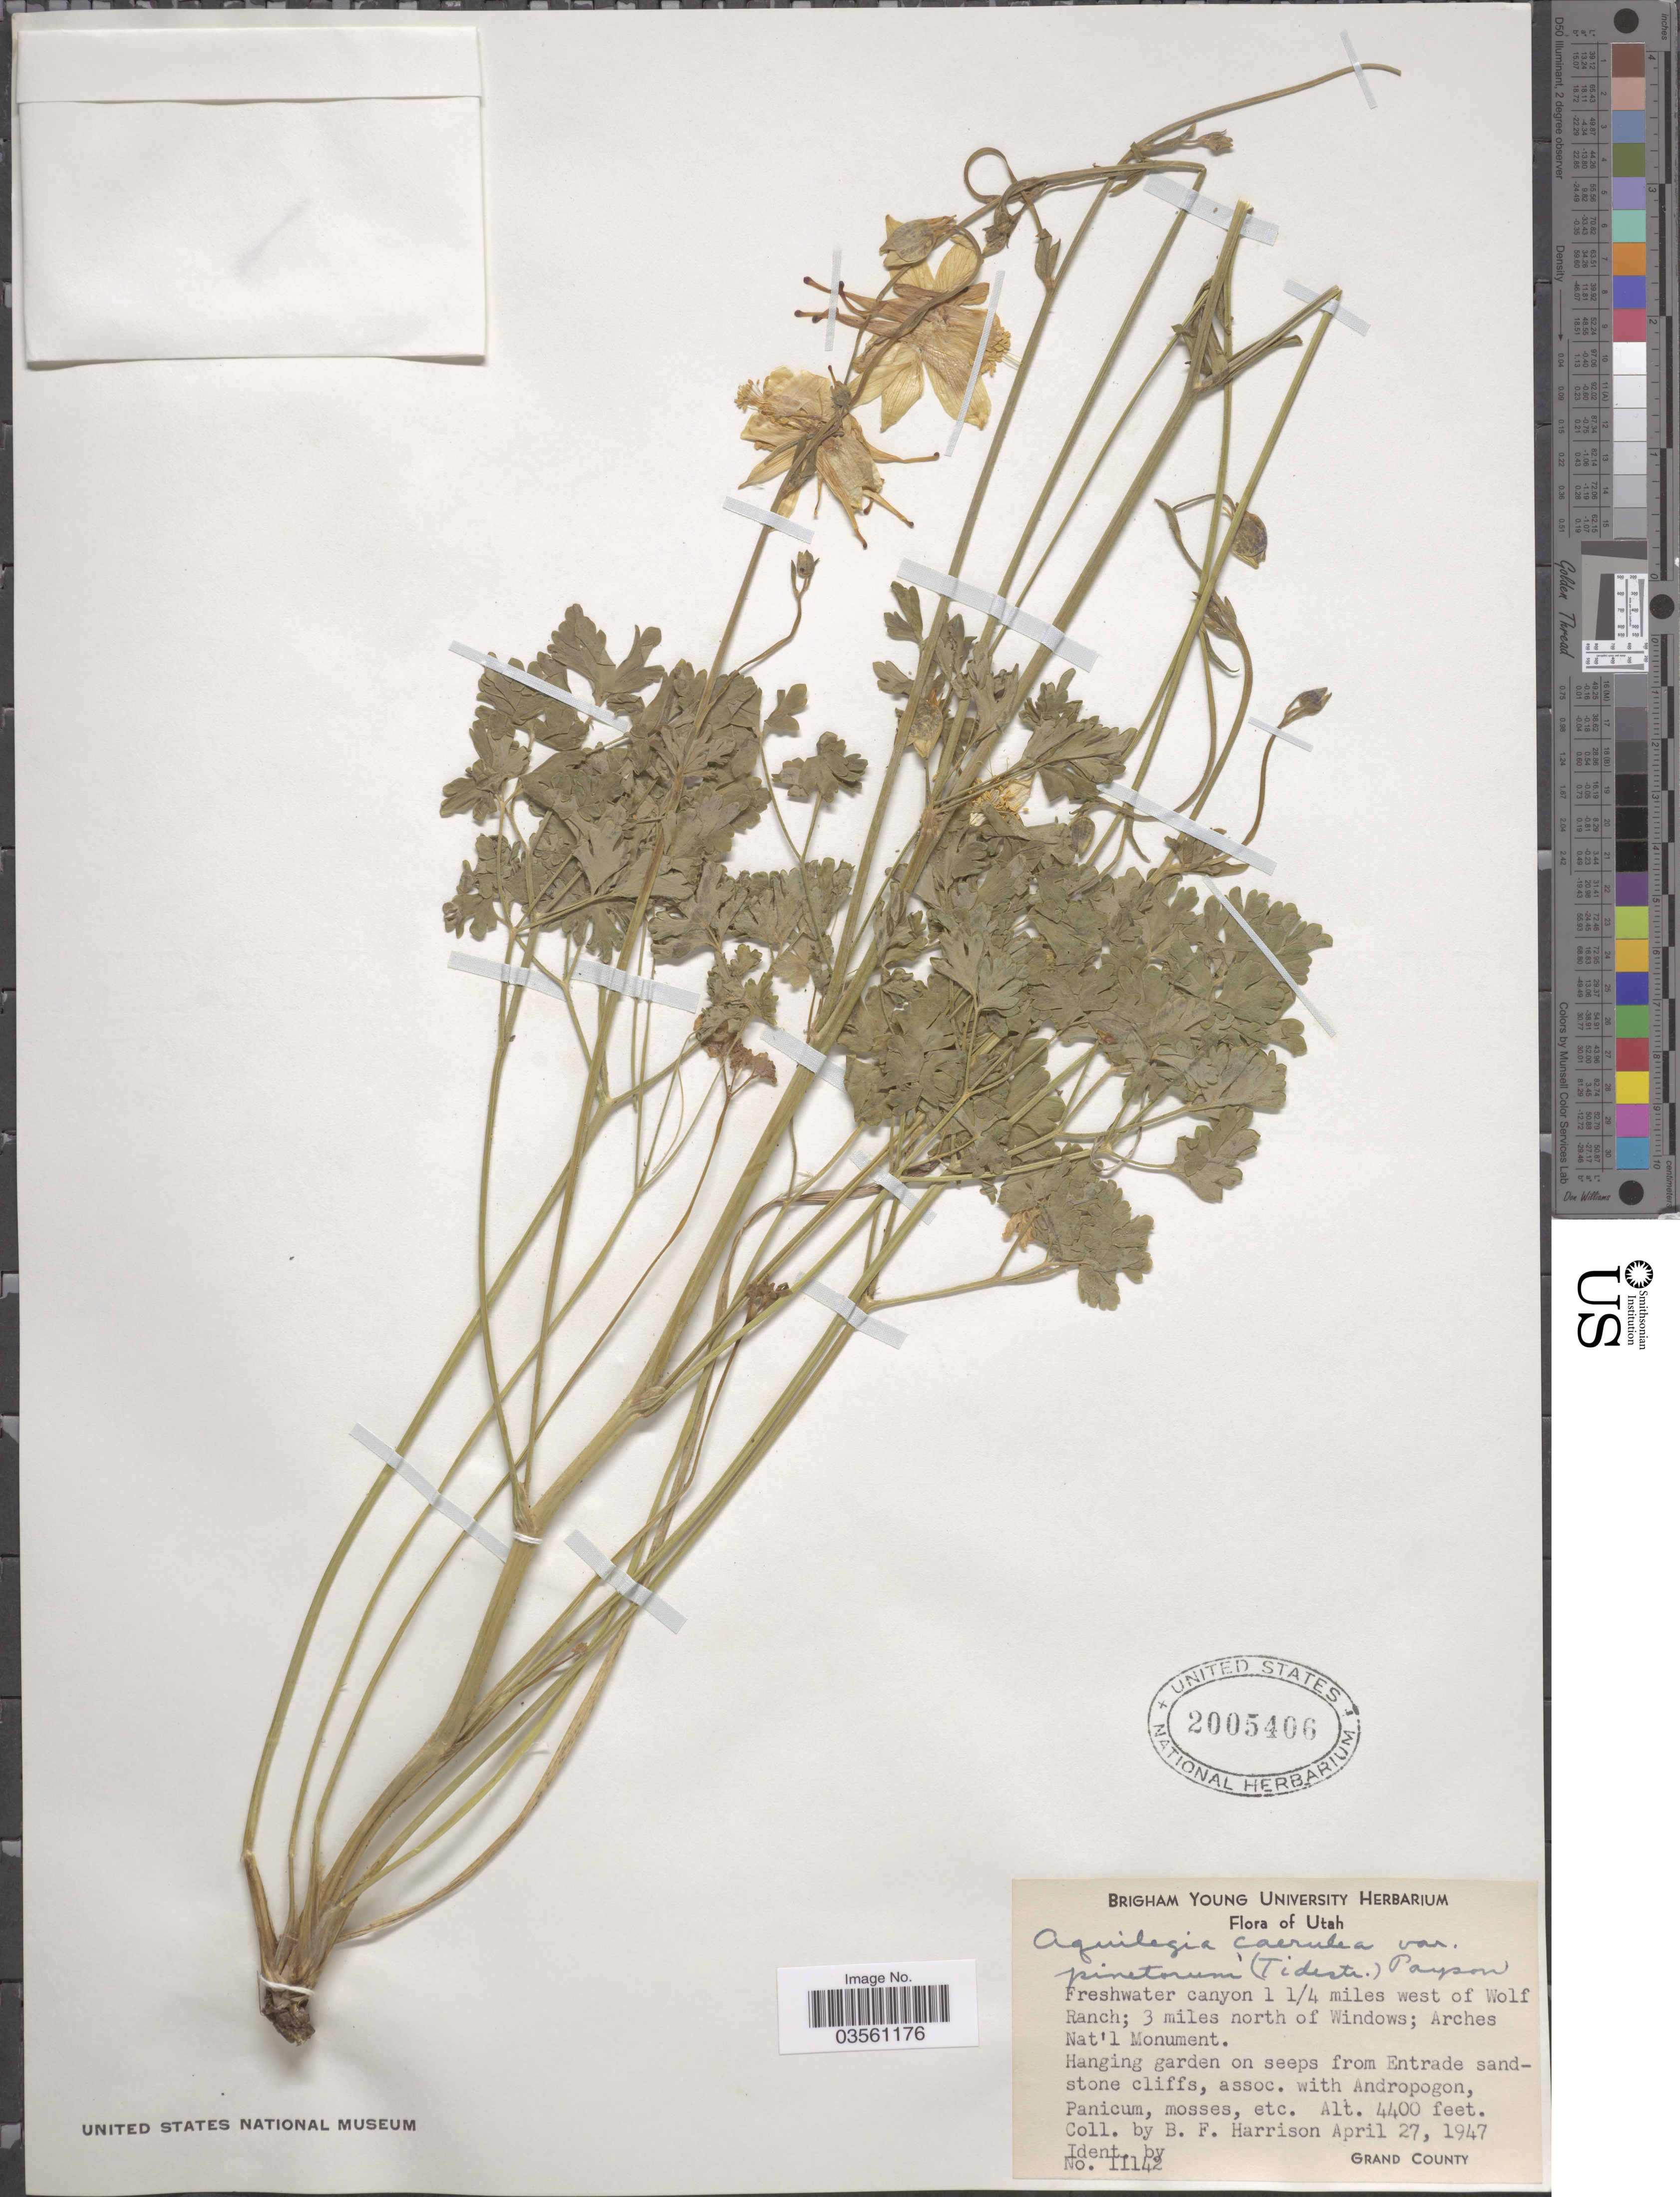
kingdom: Plantae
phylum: Tracheophyta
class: Magnoliopsida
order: Ranunculales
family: Ranunculaceae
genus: Aquilegia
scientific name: Aquilegia coerulea var. pinetorum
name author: E. James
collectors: B. F. Harrison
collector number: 11142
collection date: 1947-04-27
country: United States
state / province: Utah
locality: Freshwater canyon 1 ¼ miles west of Wolf Ranch; 3 miles north of Windows; Arches Nat'l Monument.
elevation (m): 1341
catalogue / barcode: US 2005406